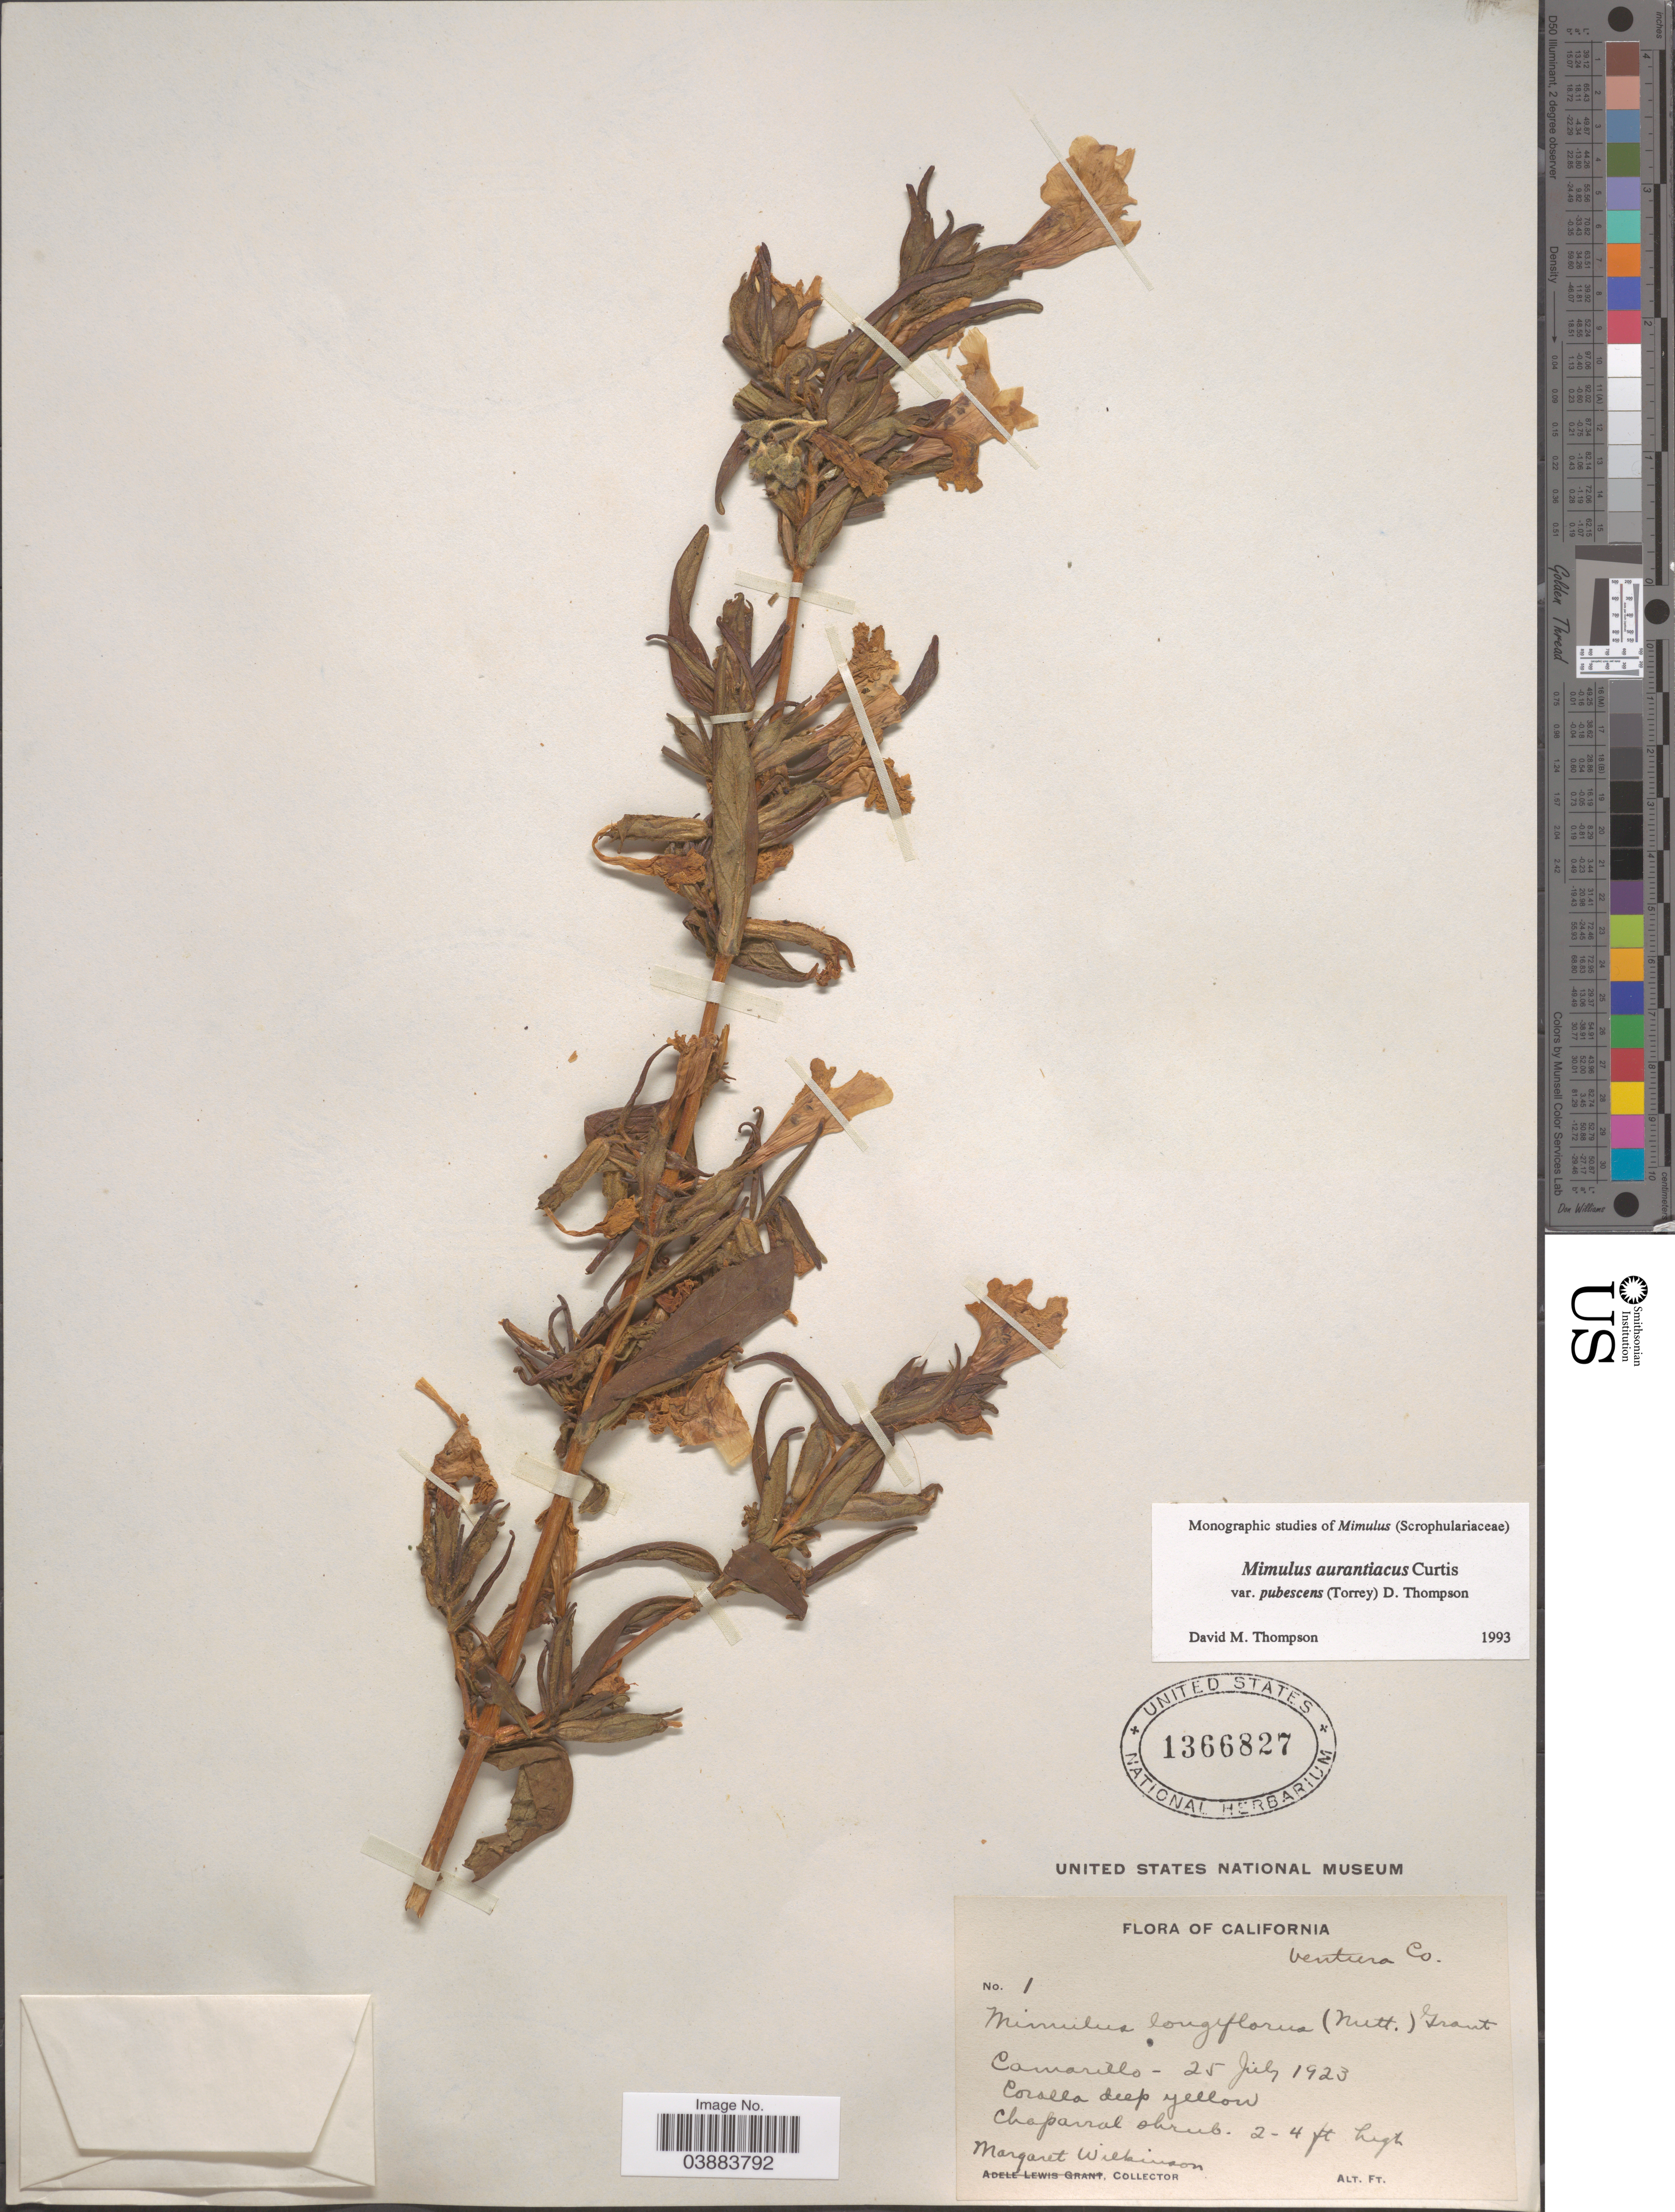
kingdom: Plantae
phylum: Tracheophyta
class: Magnoliopsida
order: Lamiales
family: Phrymaceae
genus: Diplacus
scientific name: Diplacus aurantiacus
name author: (Curtis) Jeps.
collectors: M. Wilkinson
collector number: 1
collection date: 1923-07-25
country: United States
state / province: California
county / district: Ventura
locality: Ventura Co.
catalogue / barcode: US 1366827